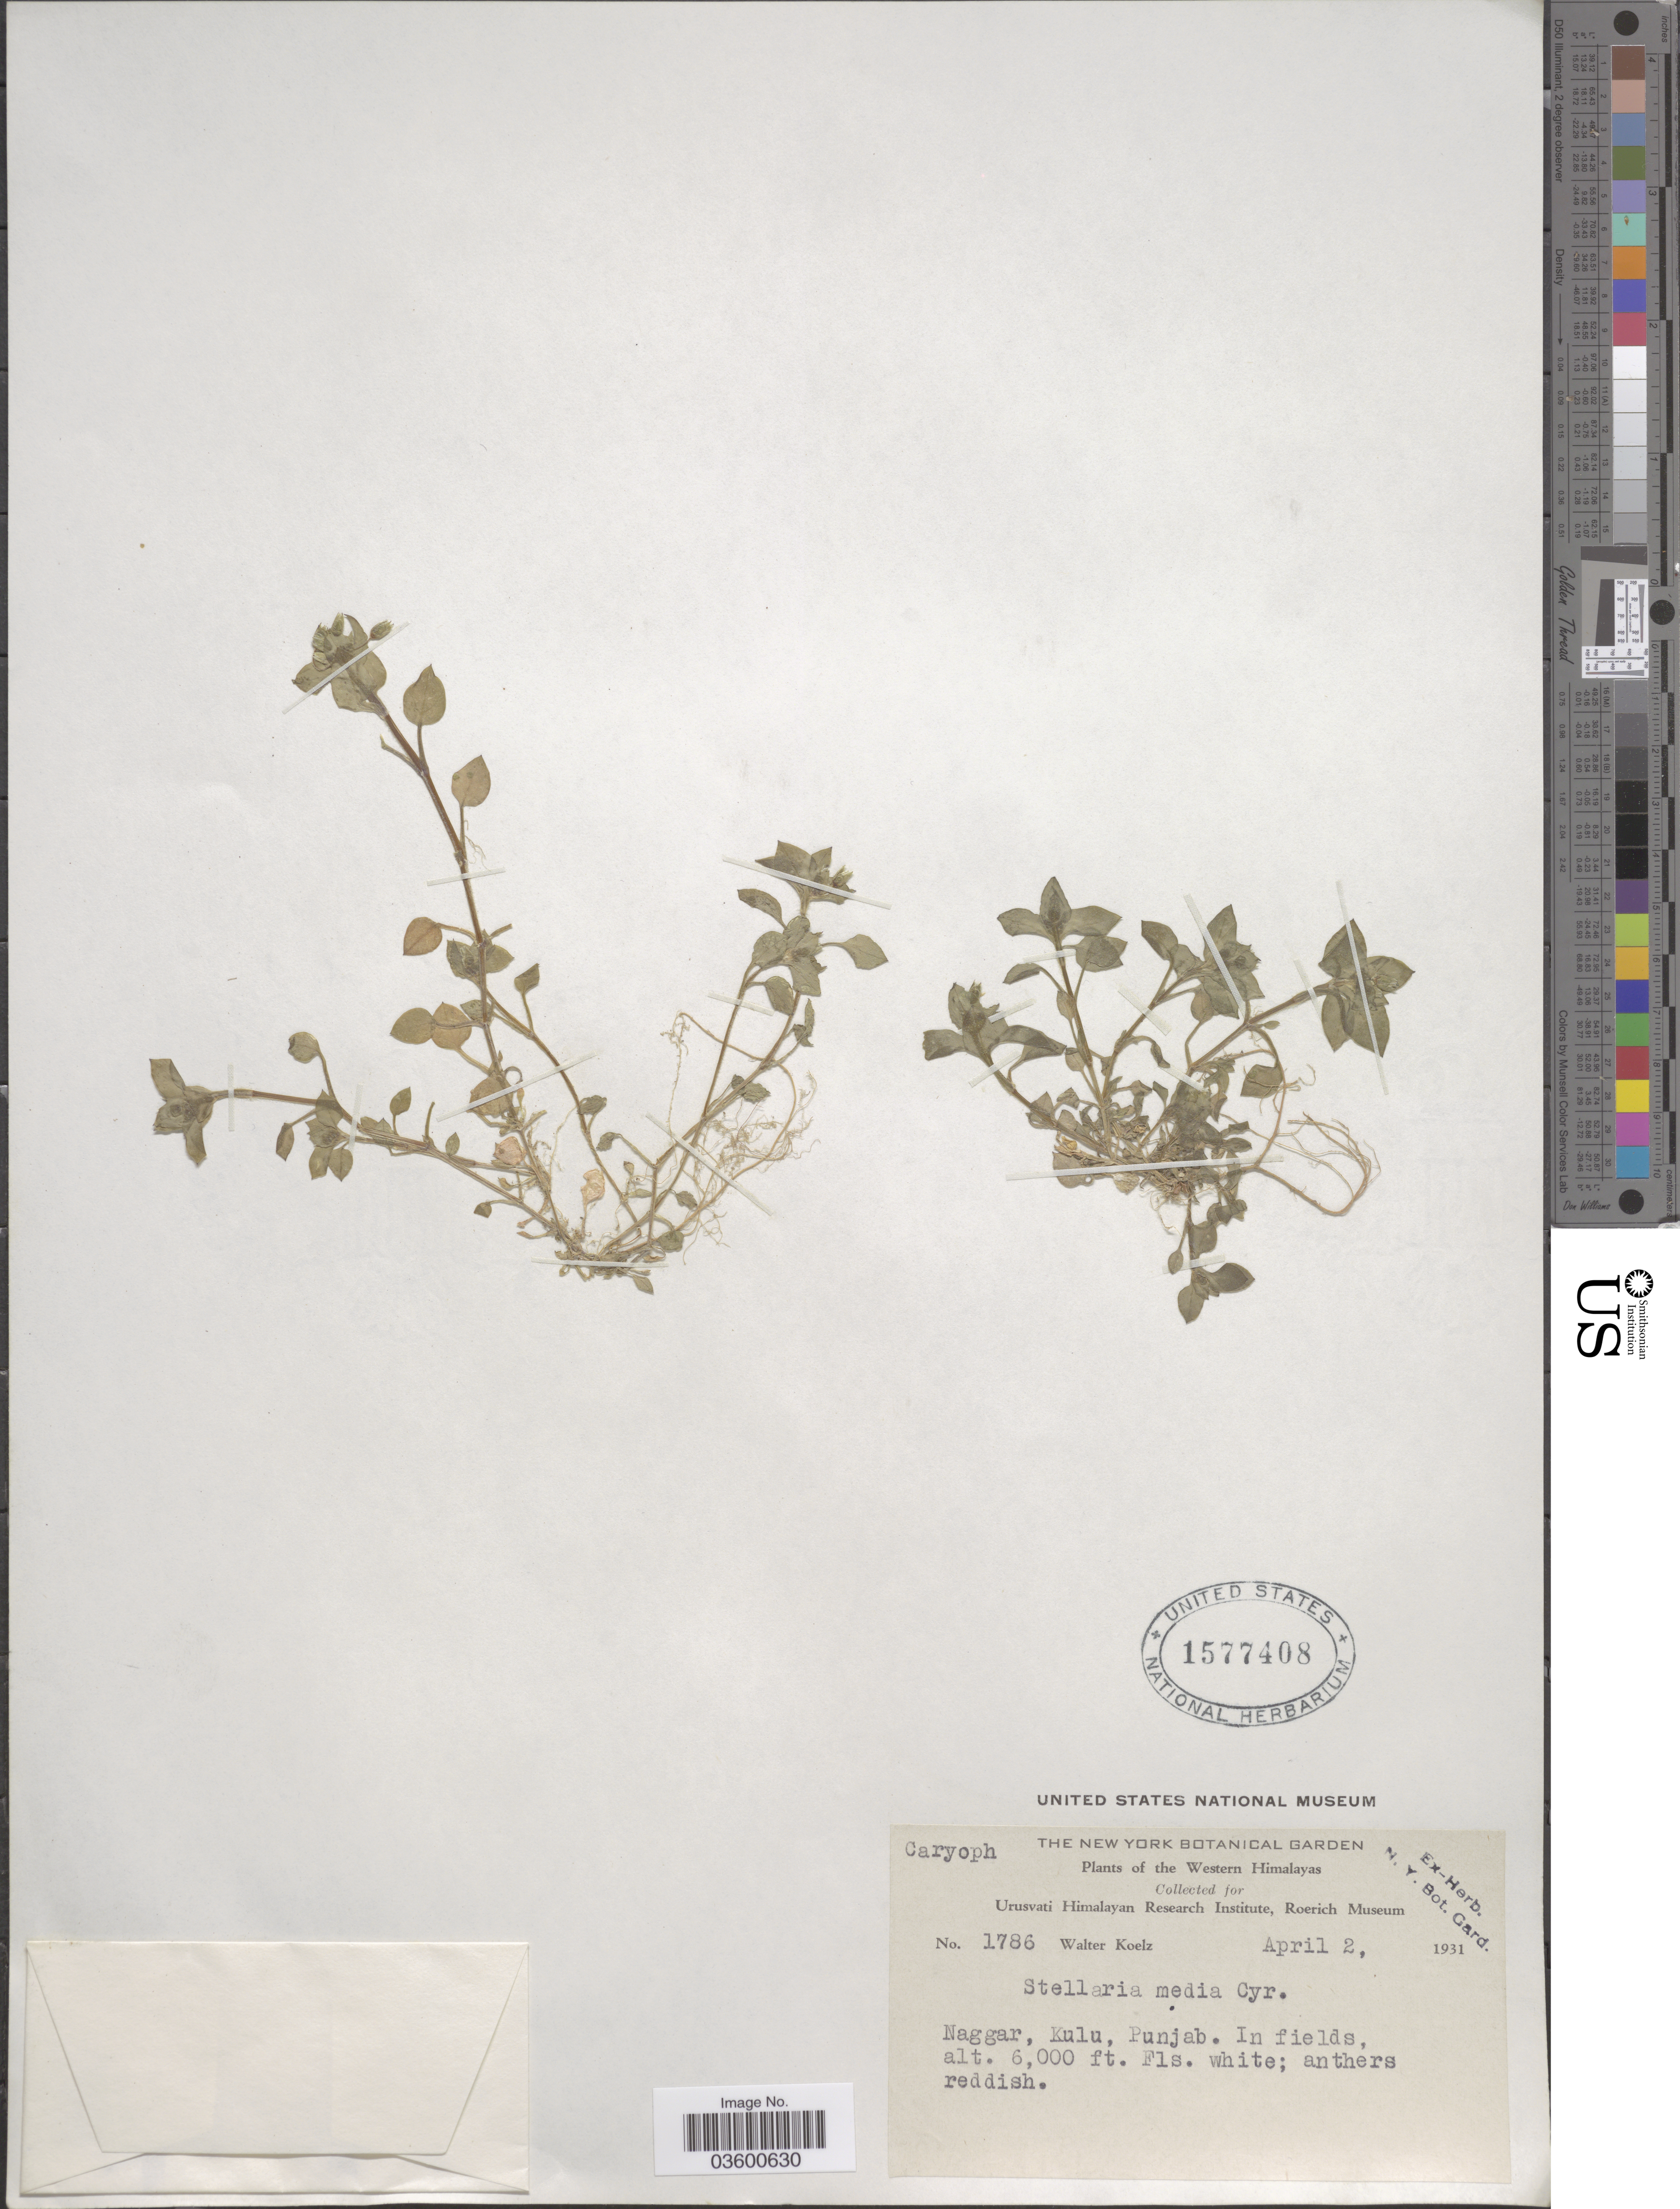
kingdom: Plantae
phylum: Tracheophyta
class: Magnoliopsida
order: Caryophyllales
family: Caryophyllaceae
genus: Stellaria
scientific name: Stellaria media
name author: (L.) Vill.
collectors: W. N. Koelz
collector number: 1786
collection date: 1931-04-02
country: India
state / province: Punjab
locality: Western Himalayas. Naggar, Kulu, Punjab.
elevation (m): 1829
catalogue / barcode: US 1577408